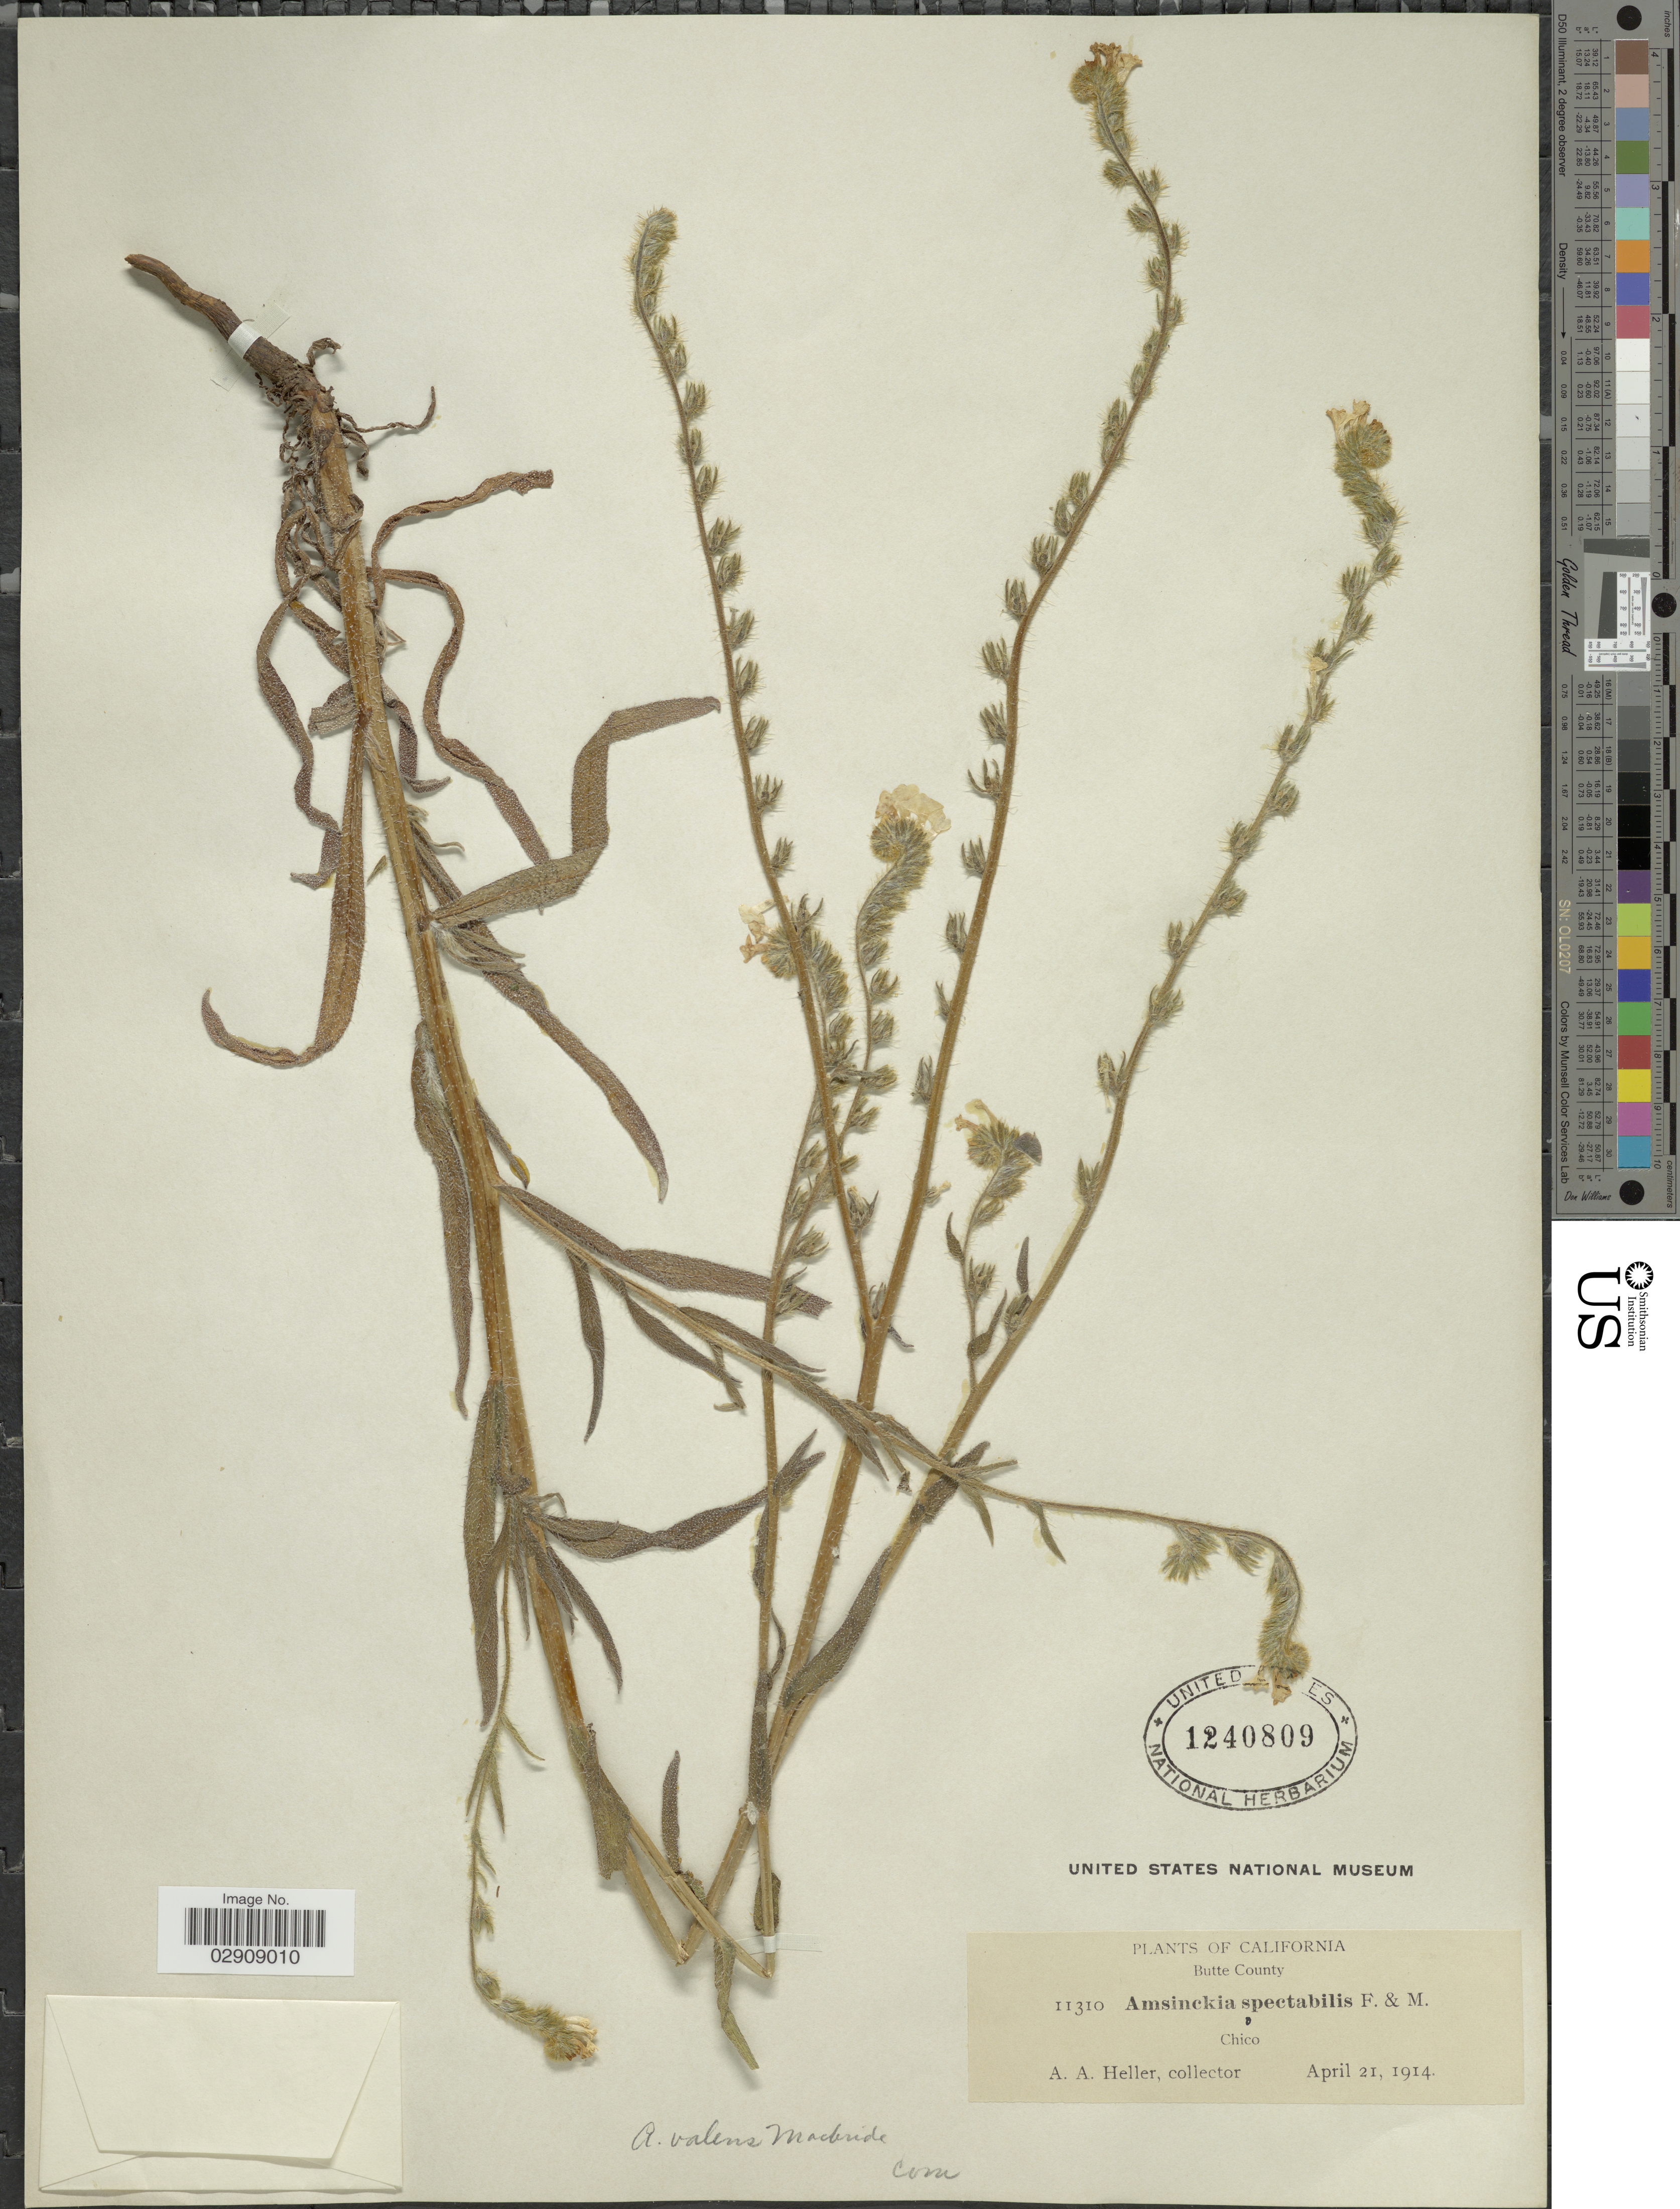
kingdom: Plantae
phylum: Tracheophyta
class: Magnoliopsida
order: Boraginales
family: Boraginaceae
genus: Amsinckia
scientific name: Amsinckia eastwoodiae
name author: J.F. Macbr.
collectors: A. A. Heller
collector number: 11310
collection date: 1914-04-21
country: United States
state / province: California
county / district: Butte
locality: Chico. Butte County. California.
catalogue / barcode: US 1240809